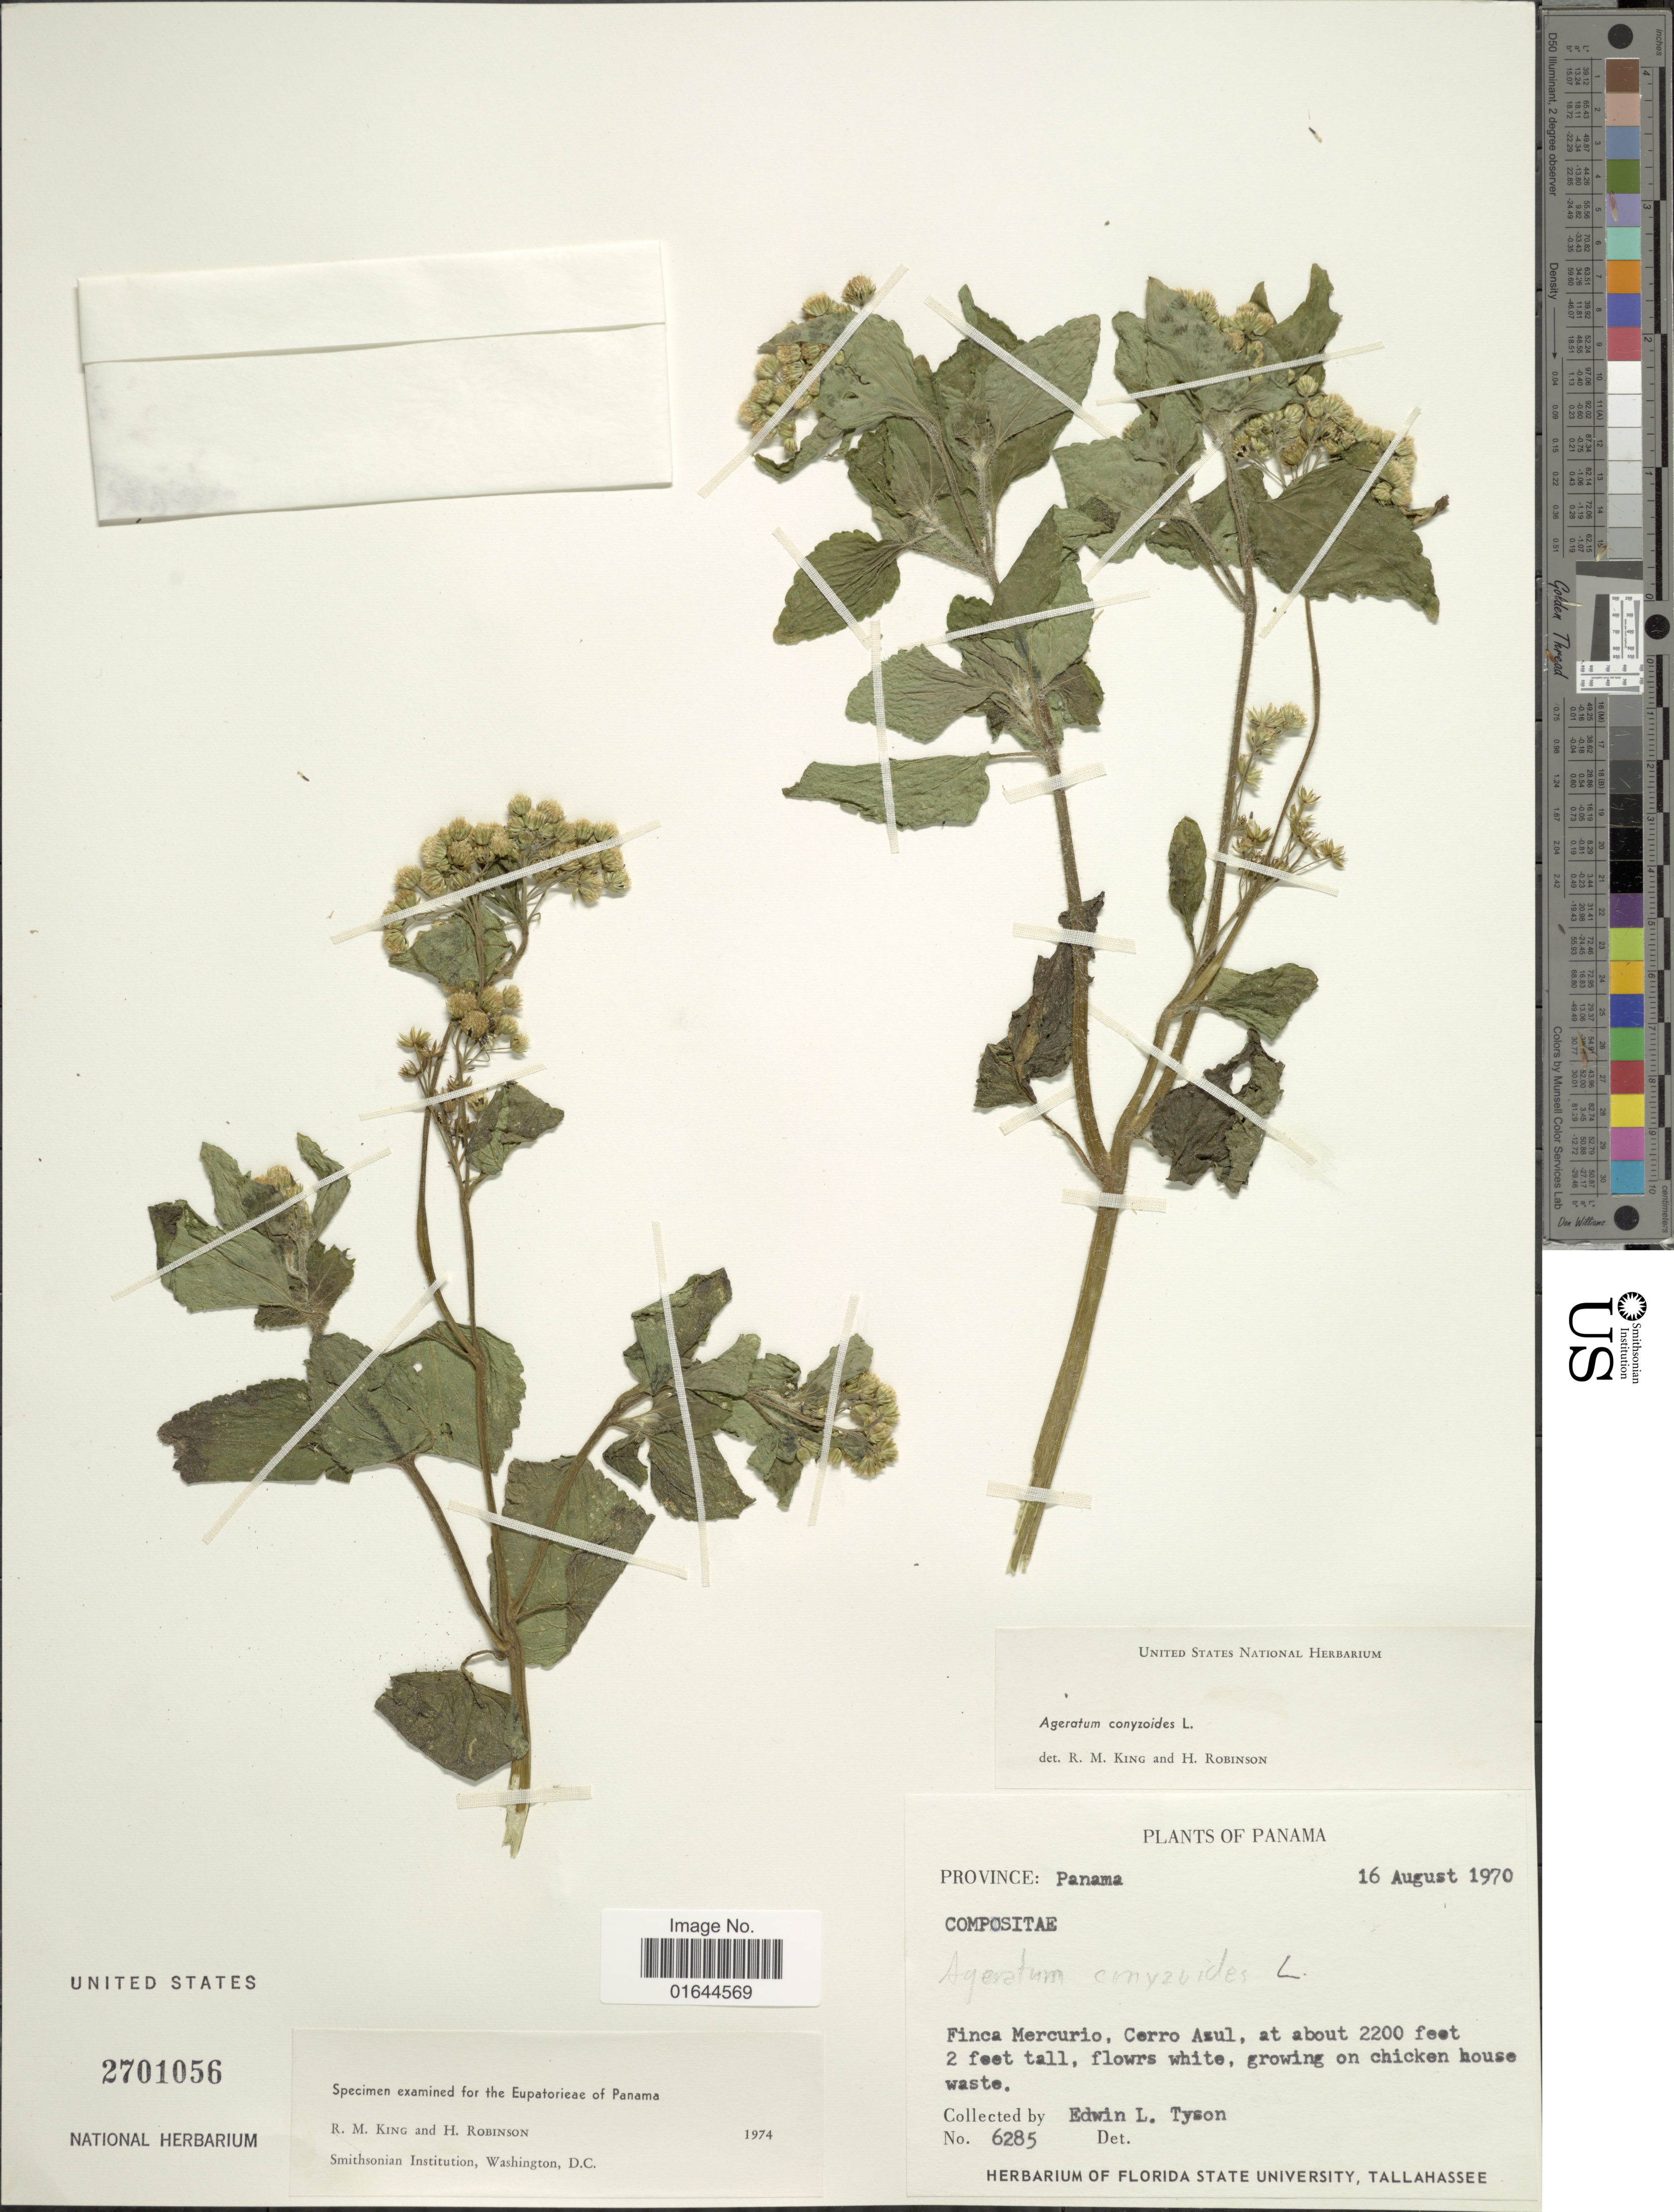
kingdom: Plantae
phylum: Tracheophyta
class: Magnoliopsida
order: Asterales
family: Asteraceae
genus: Ageratum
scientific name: Ageratum conyzoides subsp. conyzoides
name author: L.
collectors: E. L. Tyson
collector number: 6285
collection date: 1970-08-16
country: Panama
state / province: Panamá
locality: Province: Panama. Finca Mercurio, Cerro Azul.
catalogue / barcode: US 2701056